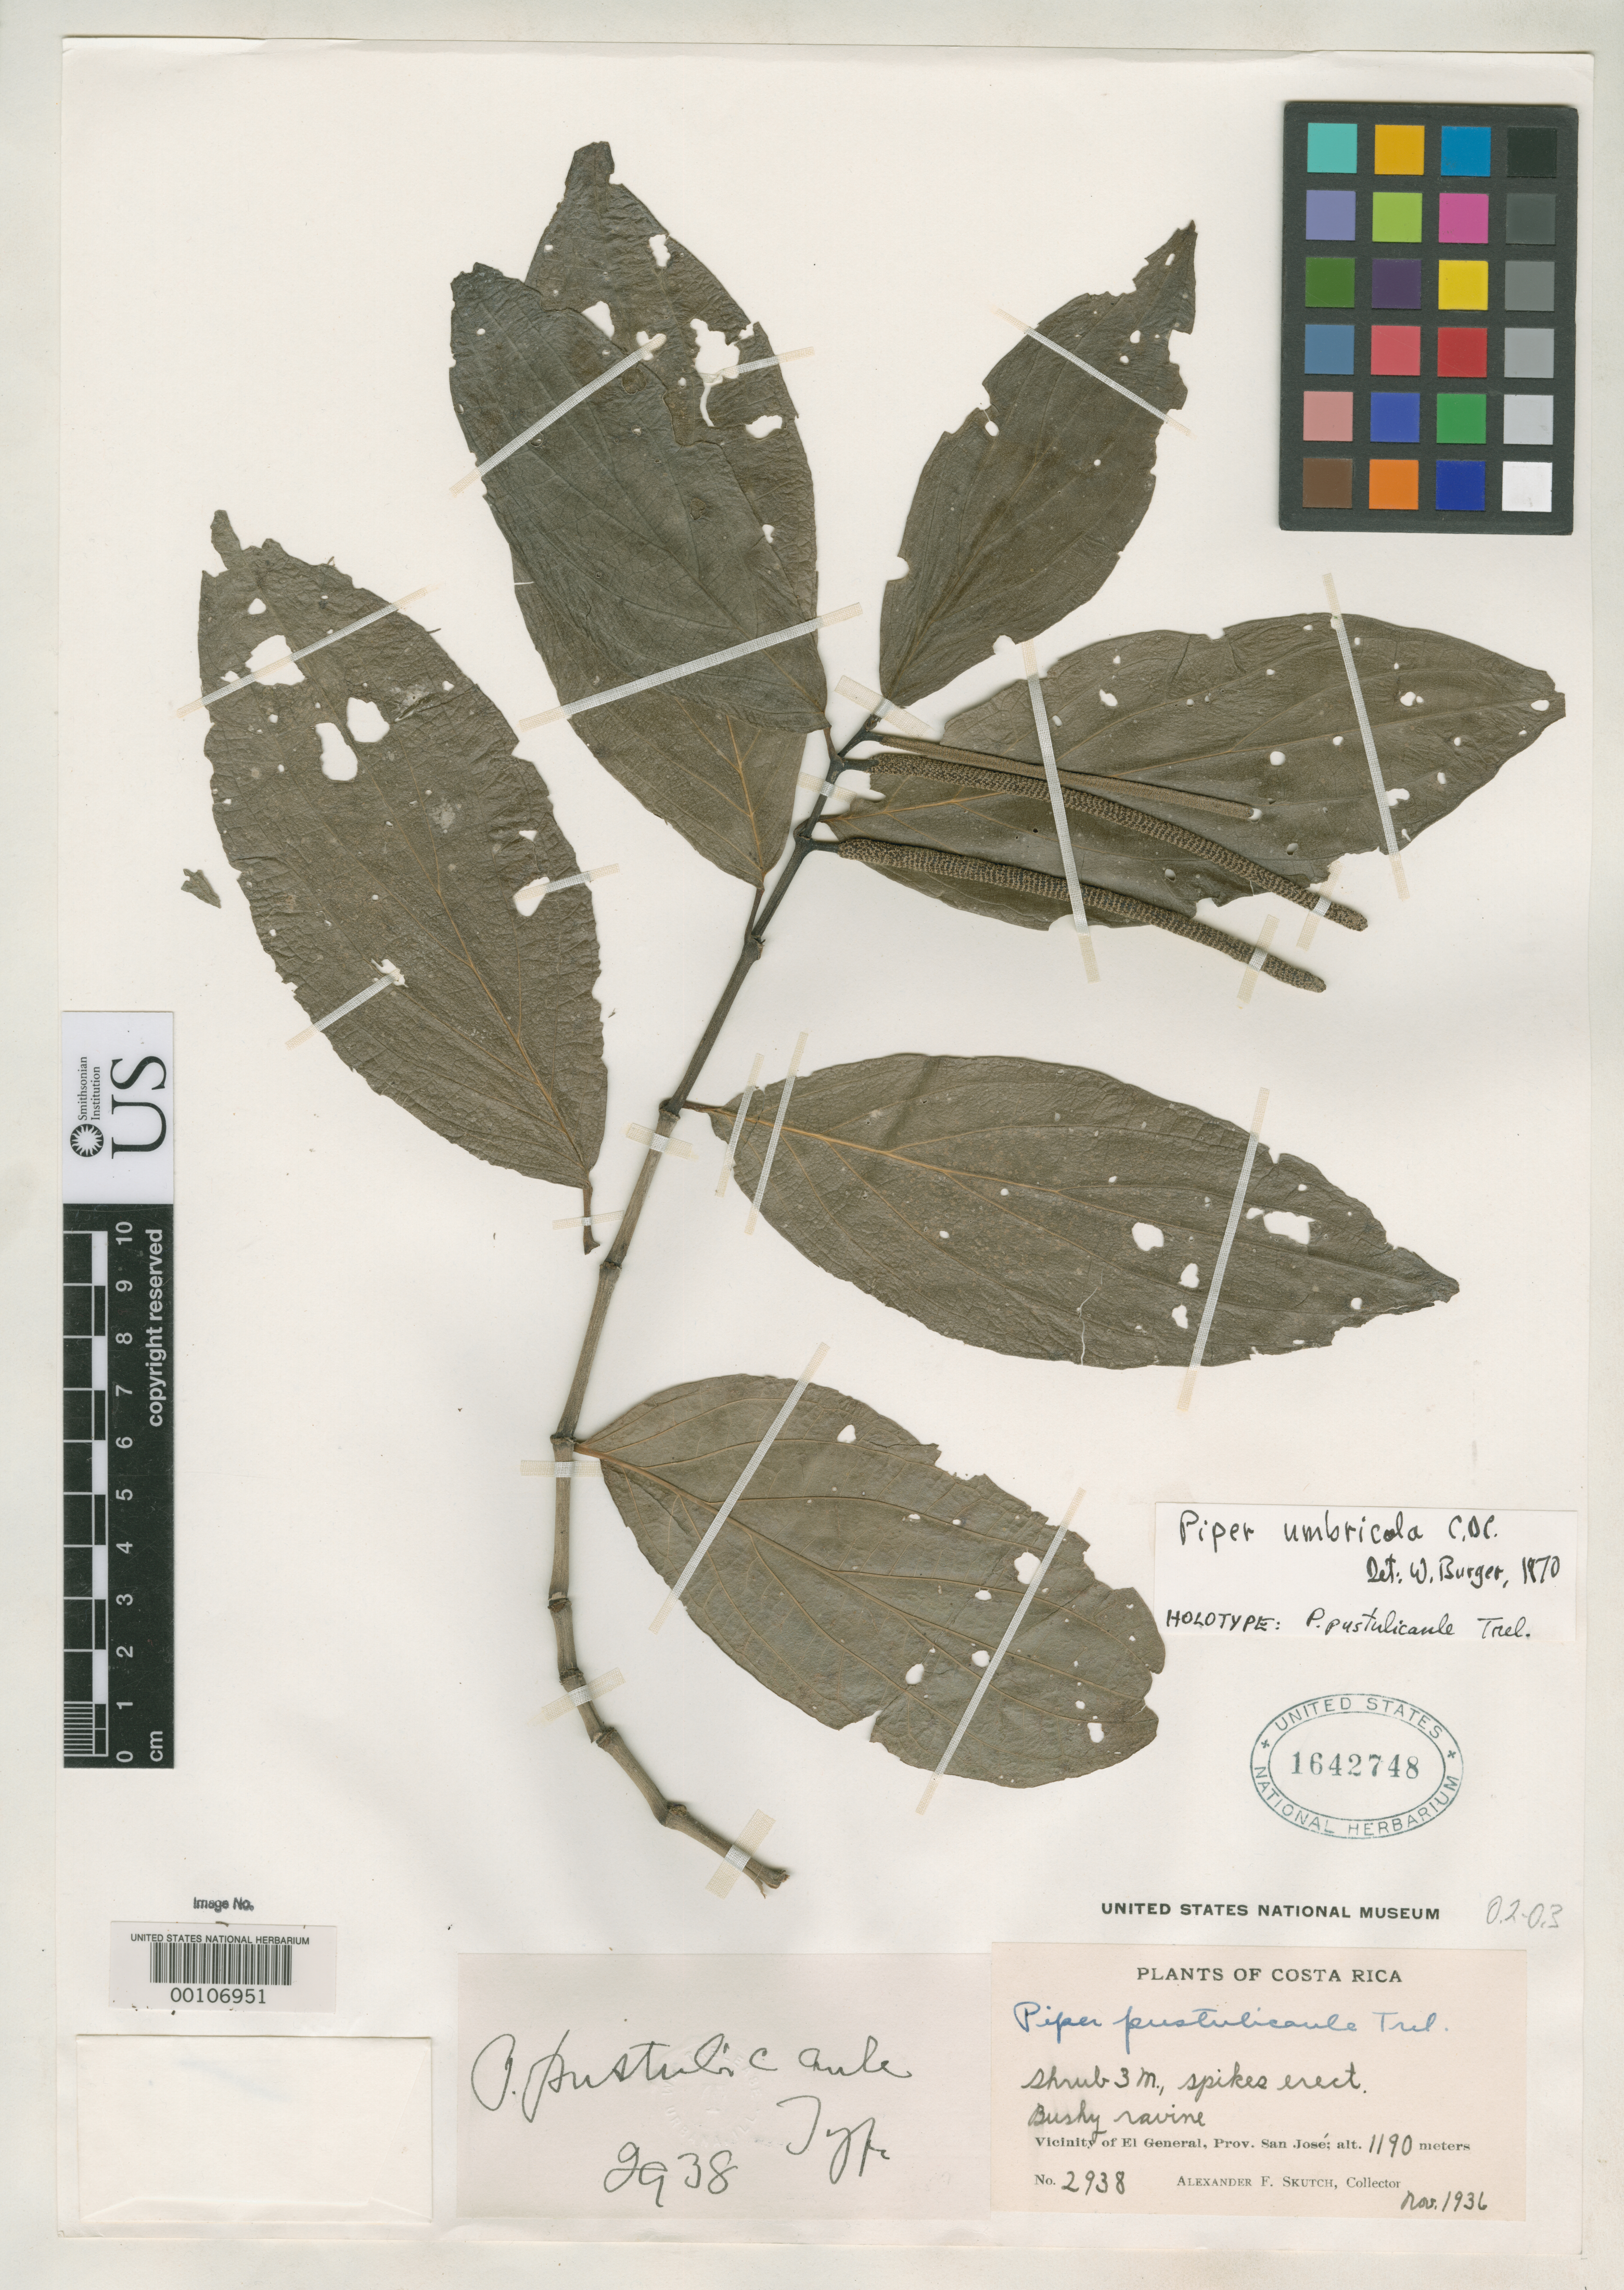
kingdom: Plantae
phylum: Tracheophyta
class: Magnoliopsida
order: Piperales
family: Piperaceae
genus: Piper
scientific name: Piper pustulicaule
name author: Trel.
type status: Holotype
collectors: A. F. Skutch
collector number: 2938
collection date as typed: Nov 1936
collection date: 1936-11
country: Costa Rica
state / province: San José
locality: Vicinity of El General.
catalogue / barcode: US 1642748